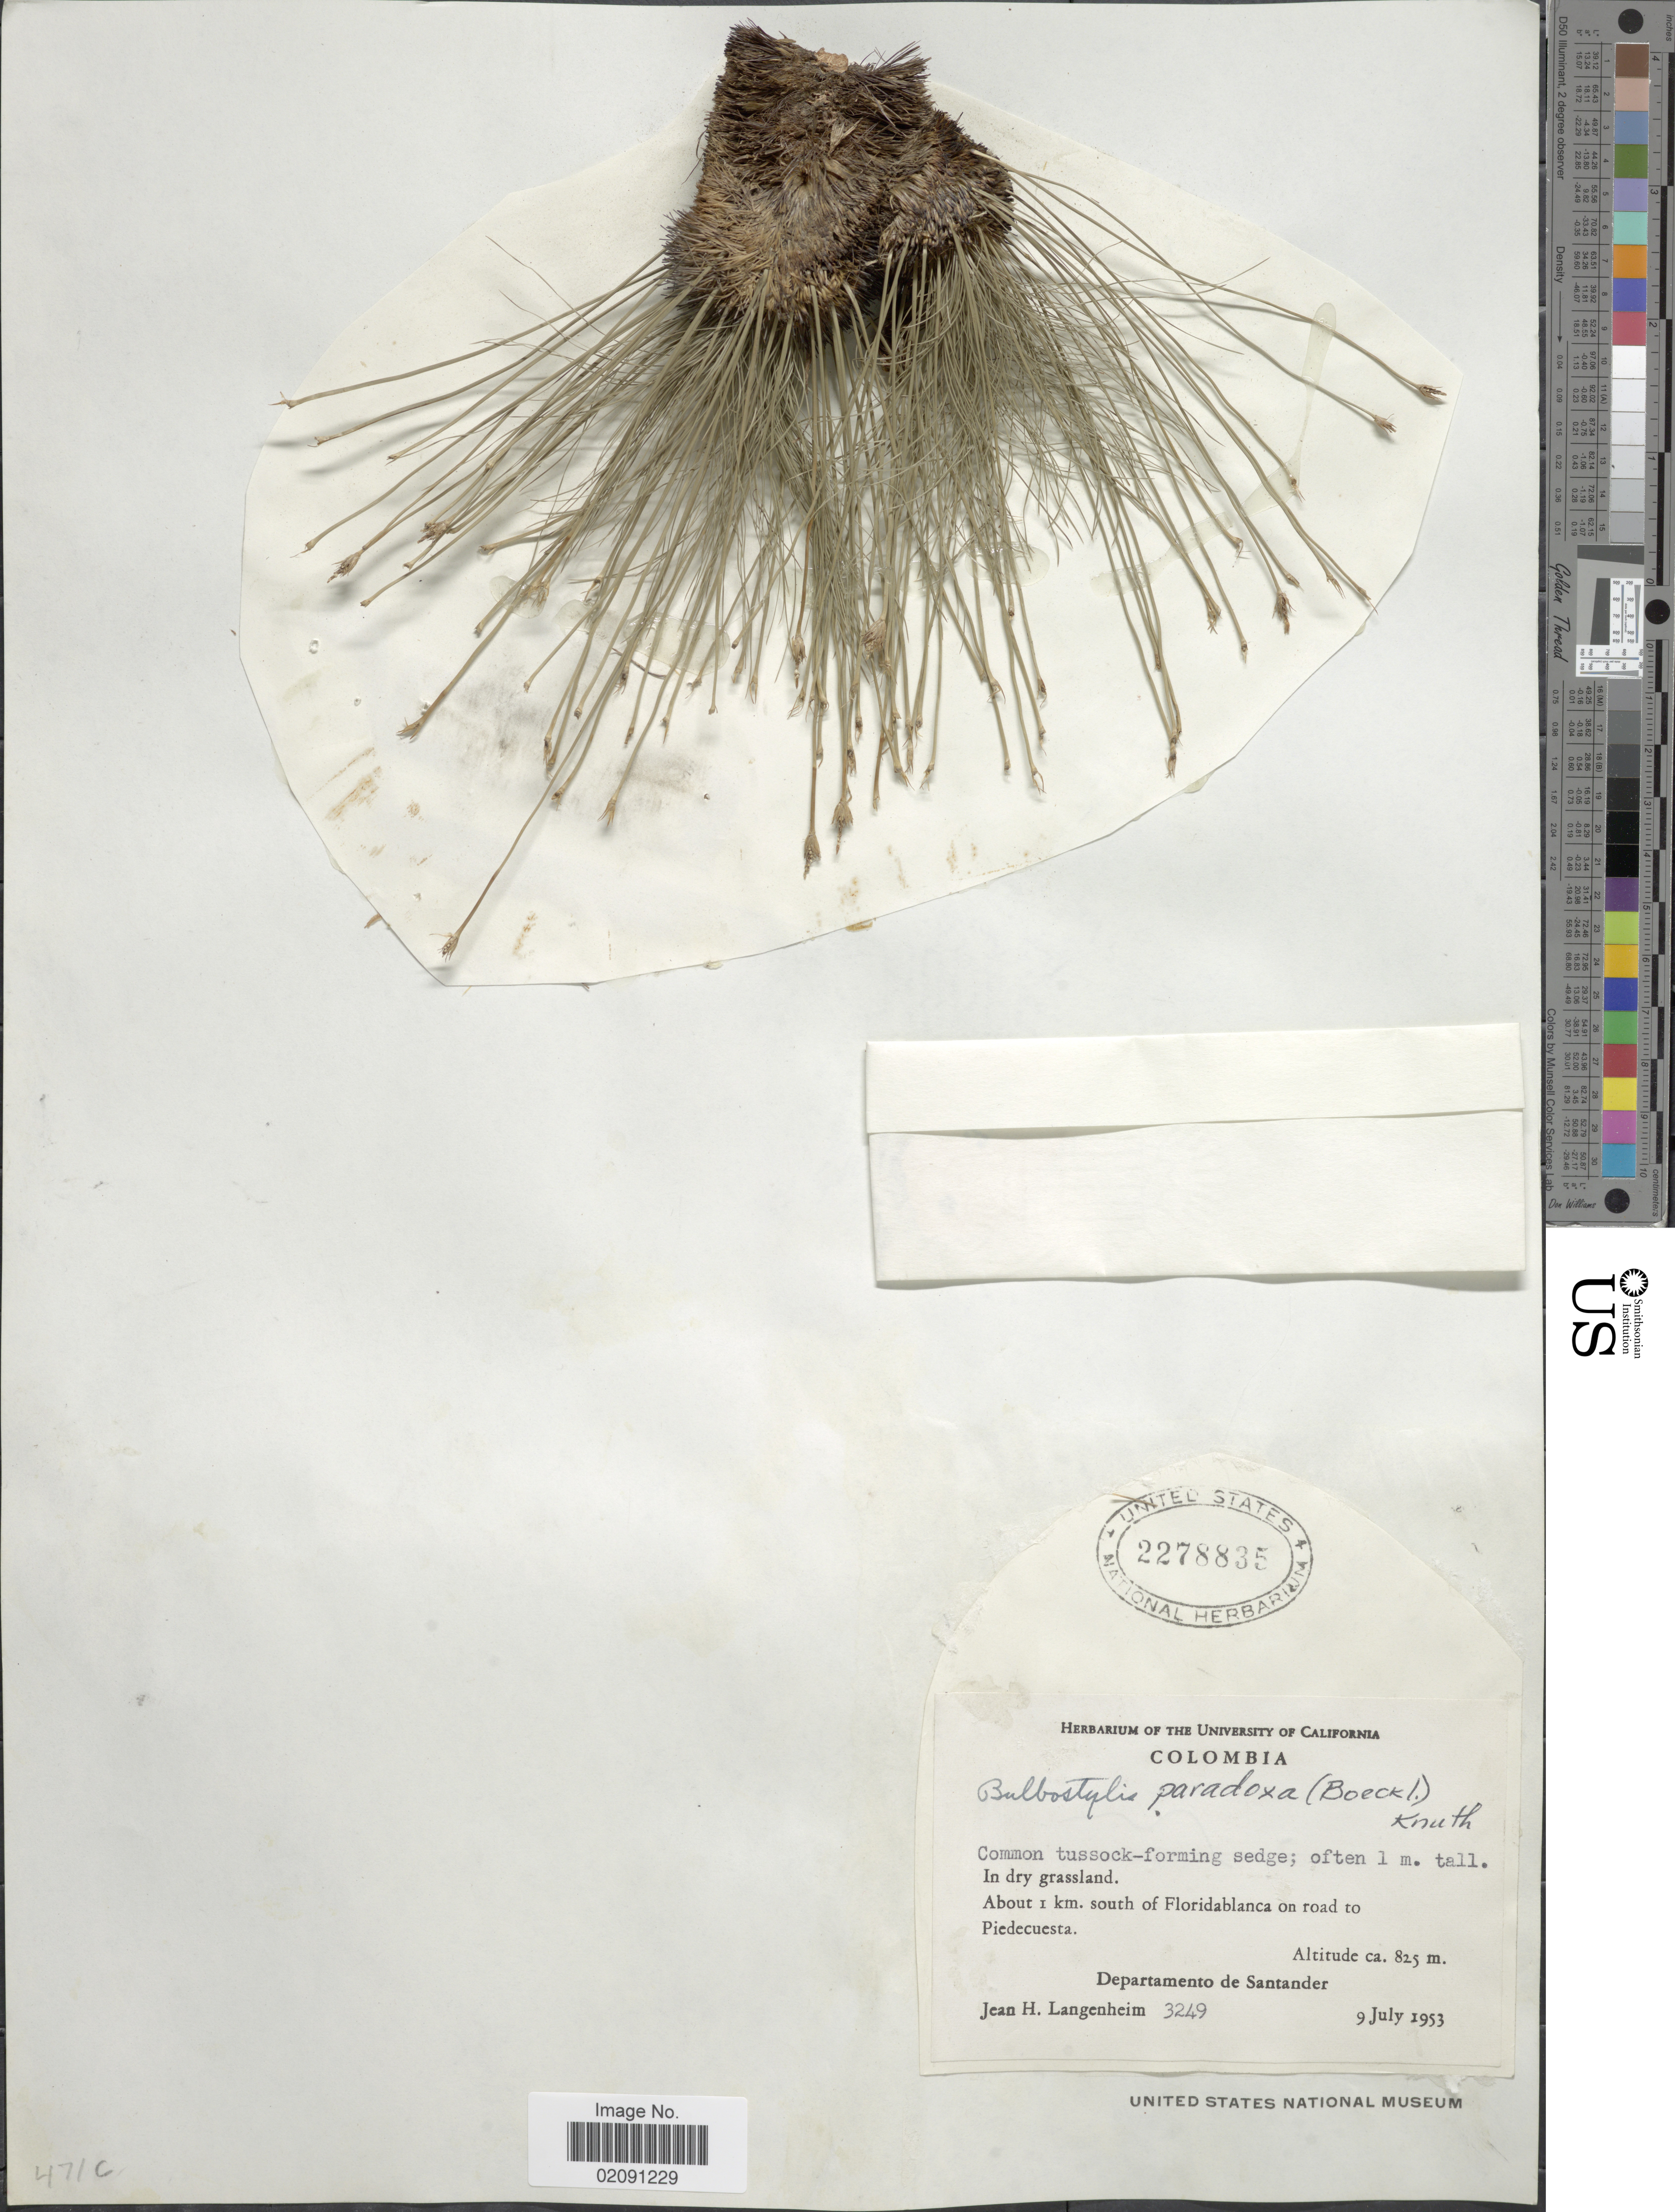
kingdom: Plantae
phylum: Tracheophyta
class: Liliopsida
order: Poales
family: Cyperaceae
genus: Bulbostylis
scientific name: Bulbostylis paradoxa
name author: (Spreng.) Lindm.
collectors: J. H. Langenheim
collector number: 3249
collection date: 1953-07-09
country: Colombia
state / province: Santander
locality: About 1 km south of Floridablanca on road to Piedecuesta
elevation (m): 825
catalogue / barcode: US 2278835